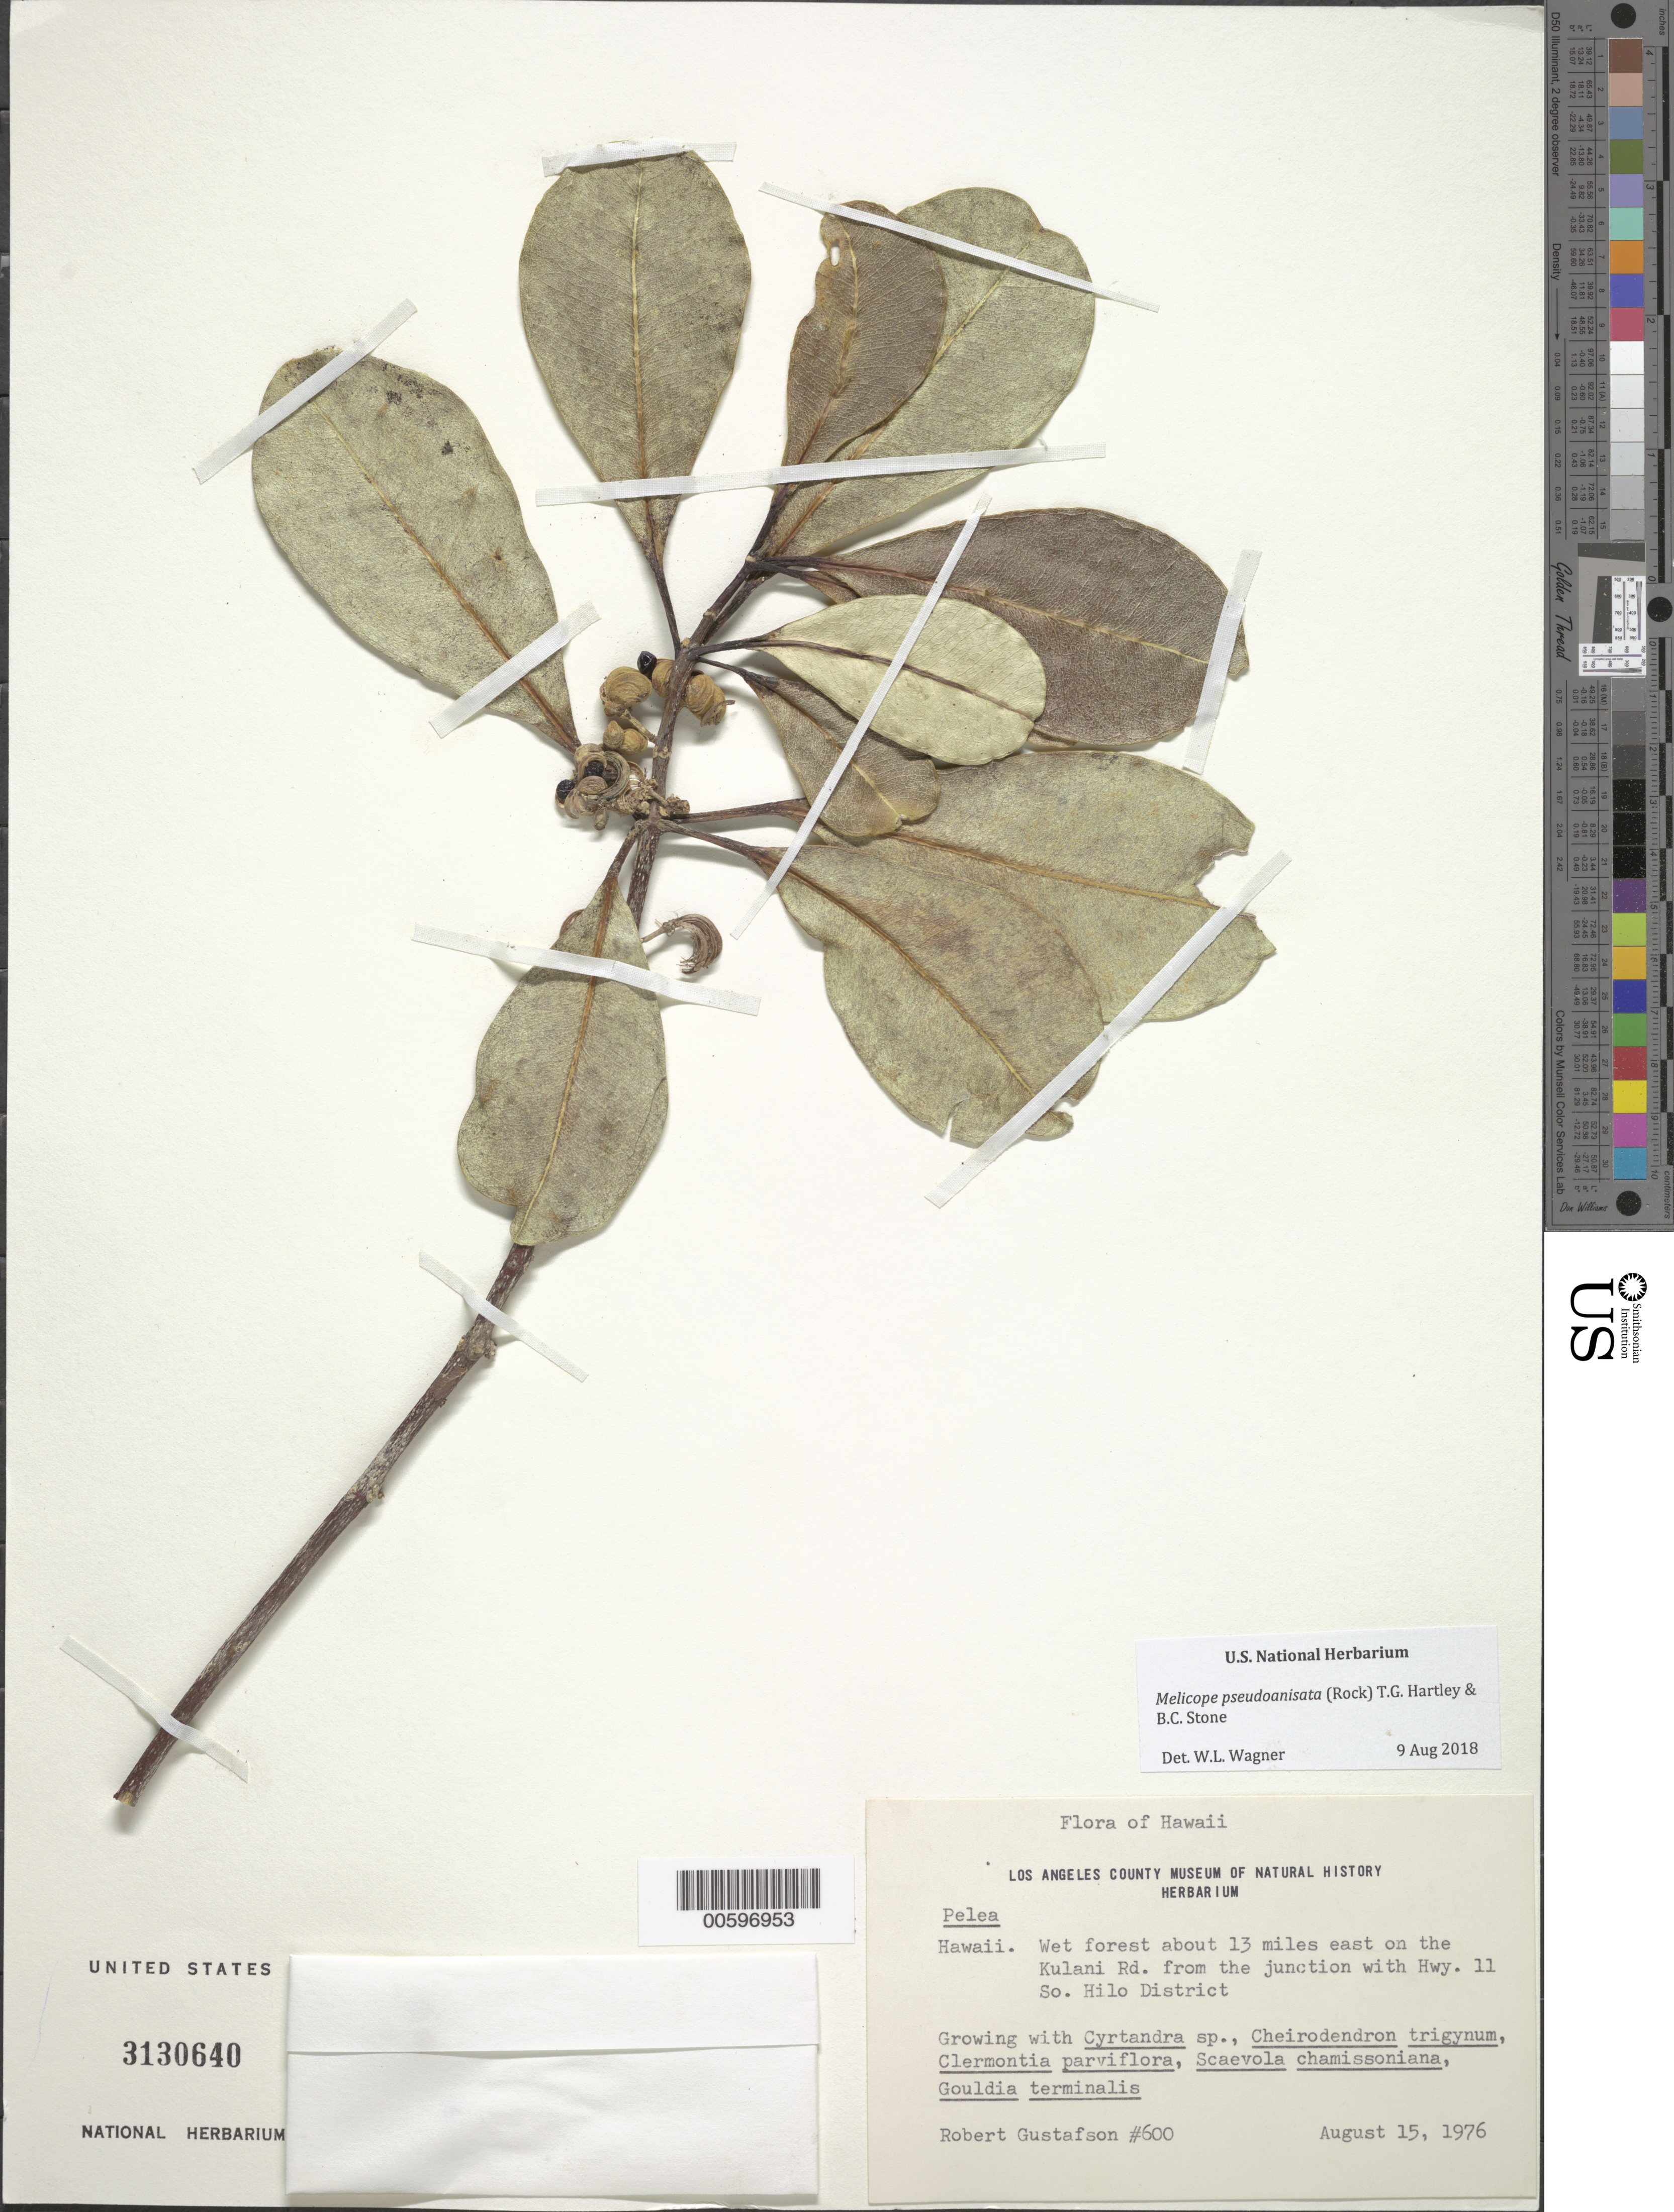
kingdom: Plantae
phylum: Tracheophyta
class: Magnoliopsida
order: Sapindales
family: Rutaceae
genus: Melicope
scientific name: Melicope pseudoanisata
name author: (Rock) T.G. Hartley & B.C. Stone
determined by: Wagner, W. L., (BOT), Smithsonian Institution - National Museum of Natural History (UNITED STATES)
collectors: R. Gustafson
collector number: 600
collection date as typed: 15 Aug 1976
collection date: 1976-08-15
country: United States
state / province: Hawaii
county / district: Hawaii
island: Hawaii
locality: Ca 13 mi E on the Kulani Rd from the jct with Hwy 11 So. Hilo Dist.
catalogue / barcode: US 3130640